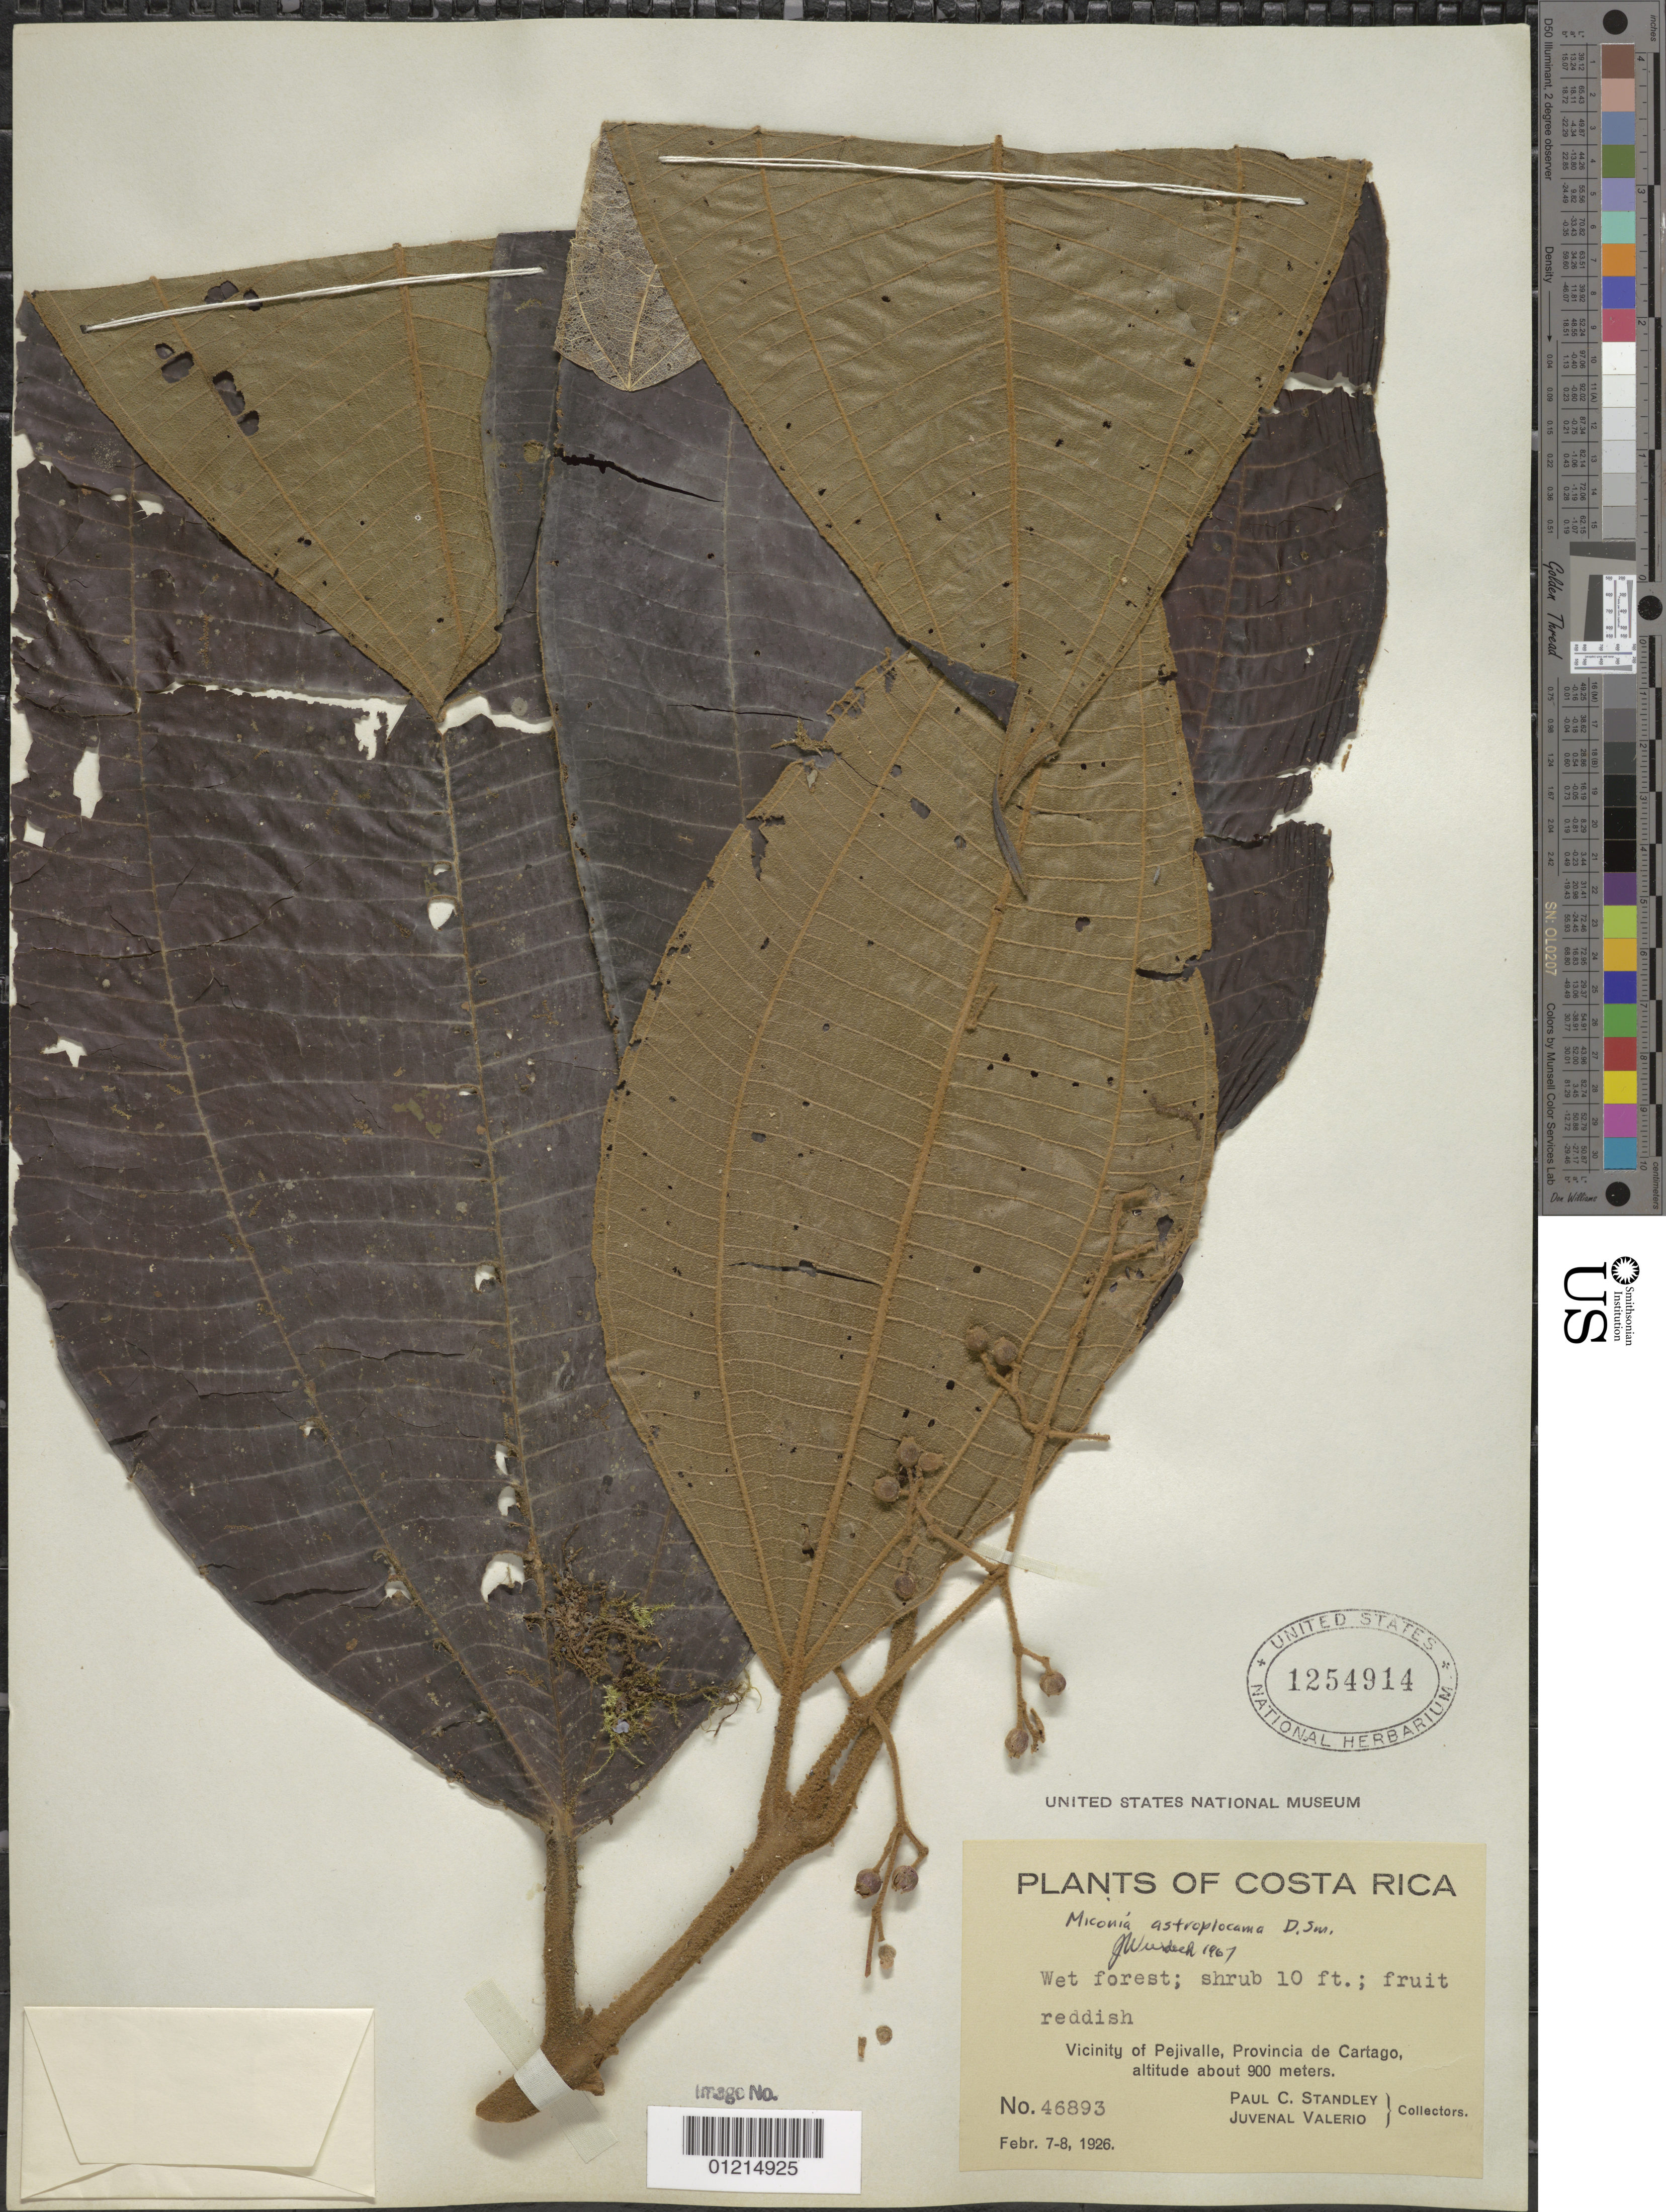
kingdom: Plantae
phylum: Tracheophyta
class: Magnoliopsida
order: Myrtales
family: Melastomataceae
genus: Miconia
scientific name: Miconia astroplocama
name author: Donn. Sm.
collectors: P. C. Standley & J. Valero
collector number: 46893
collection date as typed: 07 Feb 1926 to 08 Feb 1926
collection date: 1926-02-07/1926-02-08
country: Costa Rica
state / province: Cartago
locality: Vicinity of Pejivalle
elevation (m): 900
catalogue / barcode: US 1254914